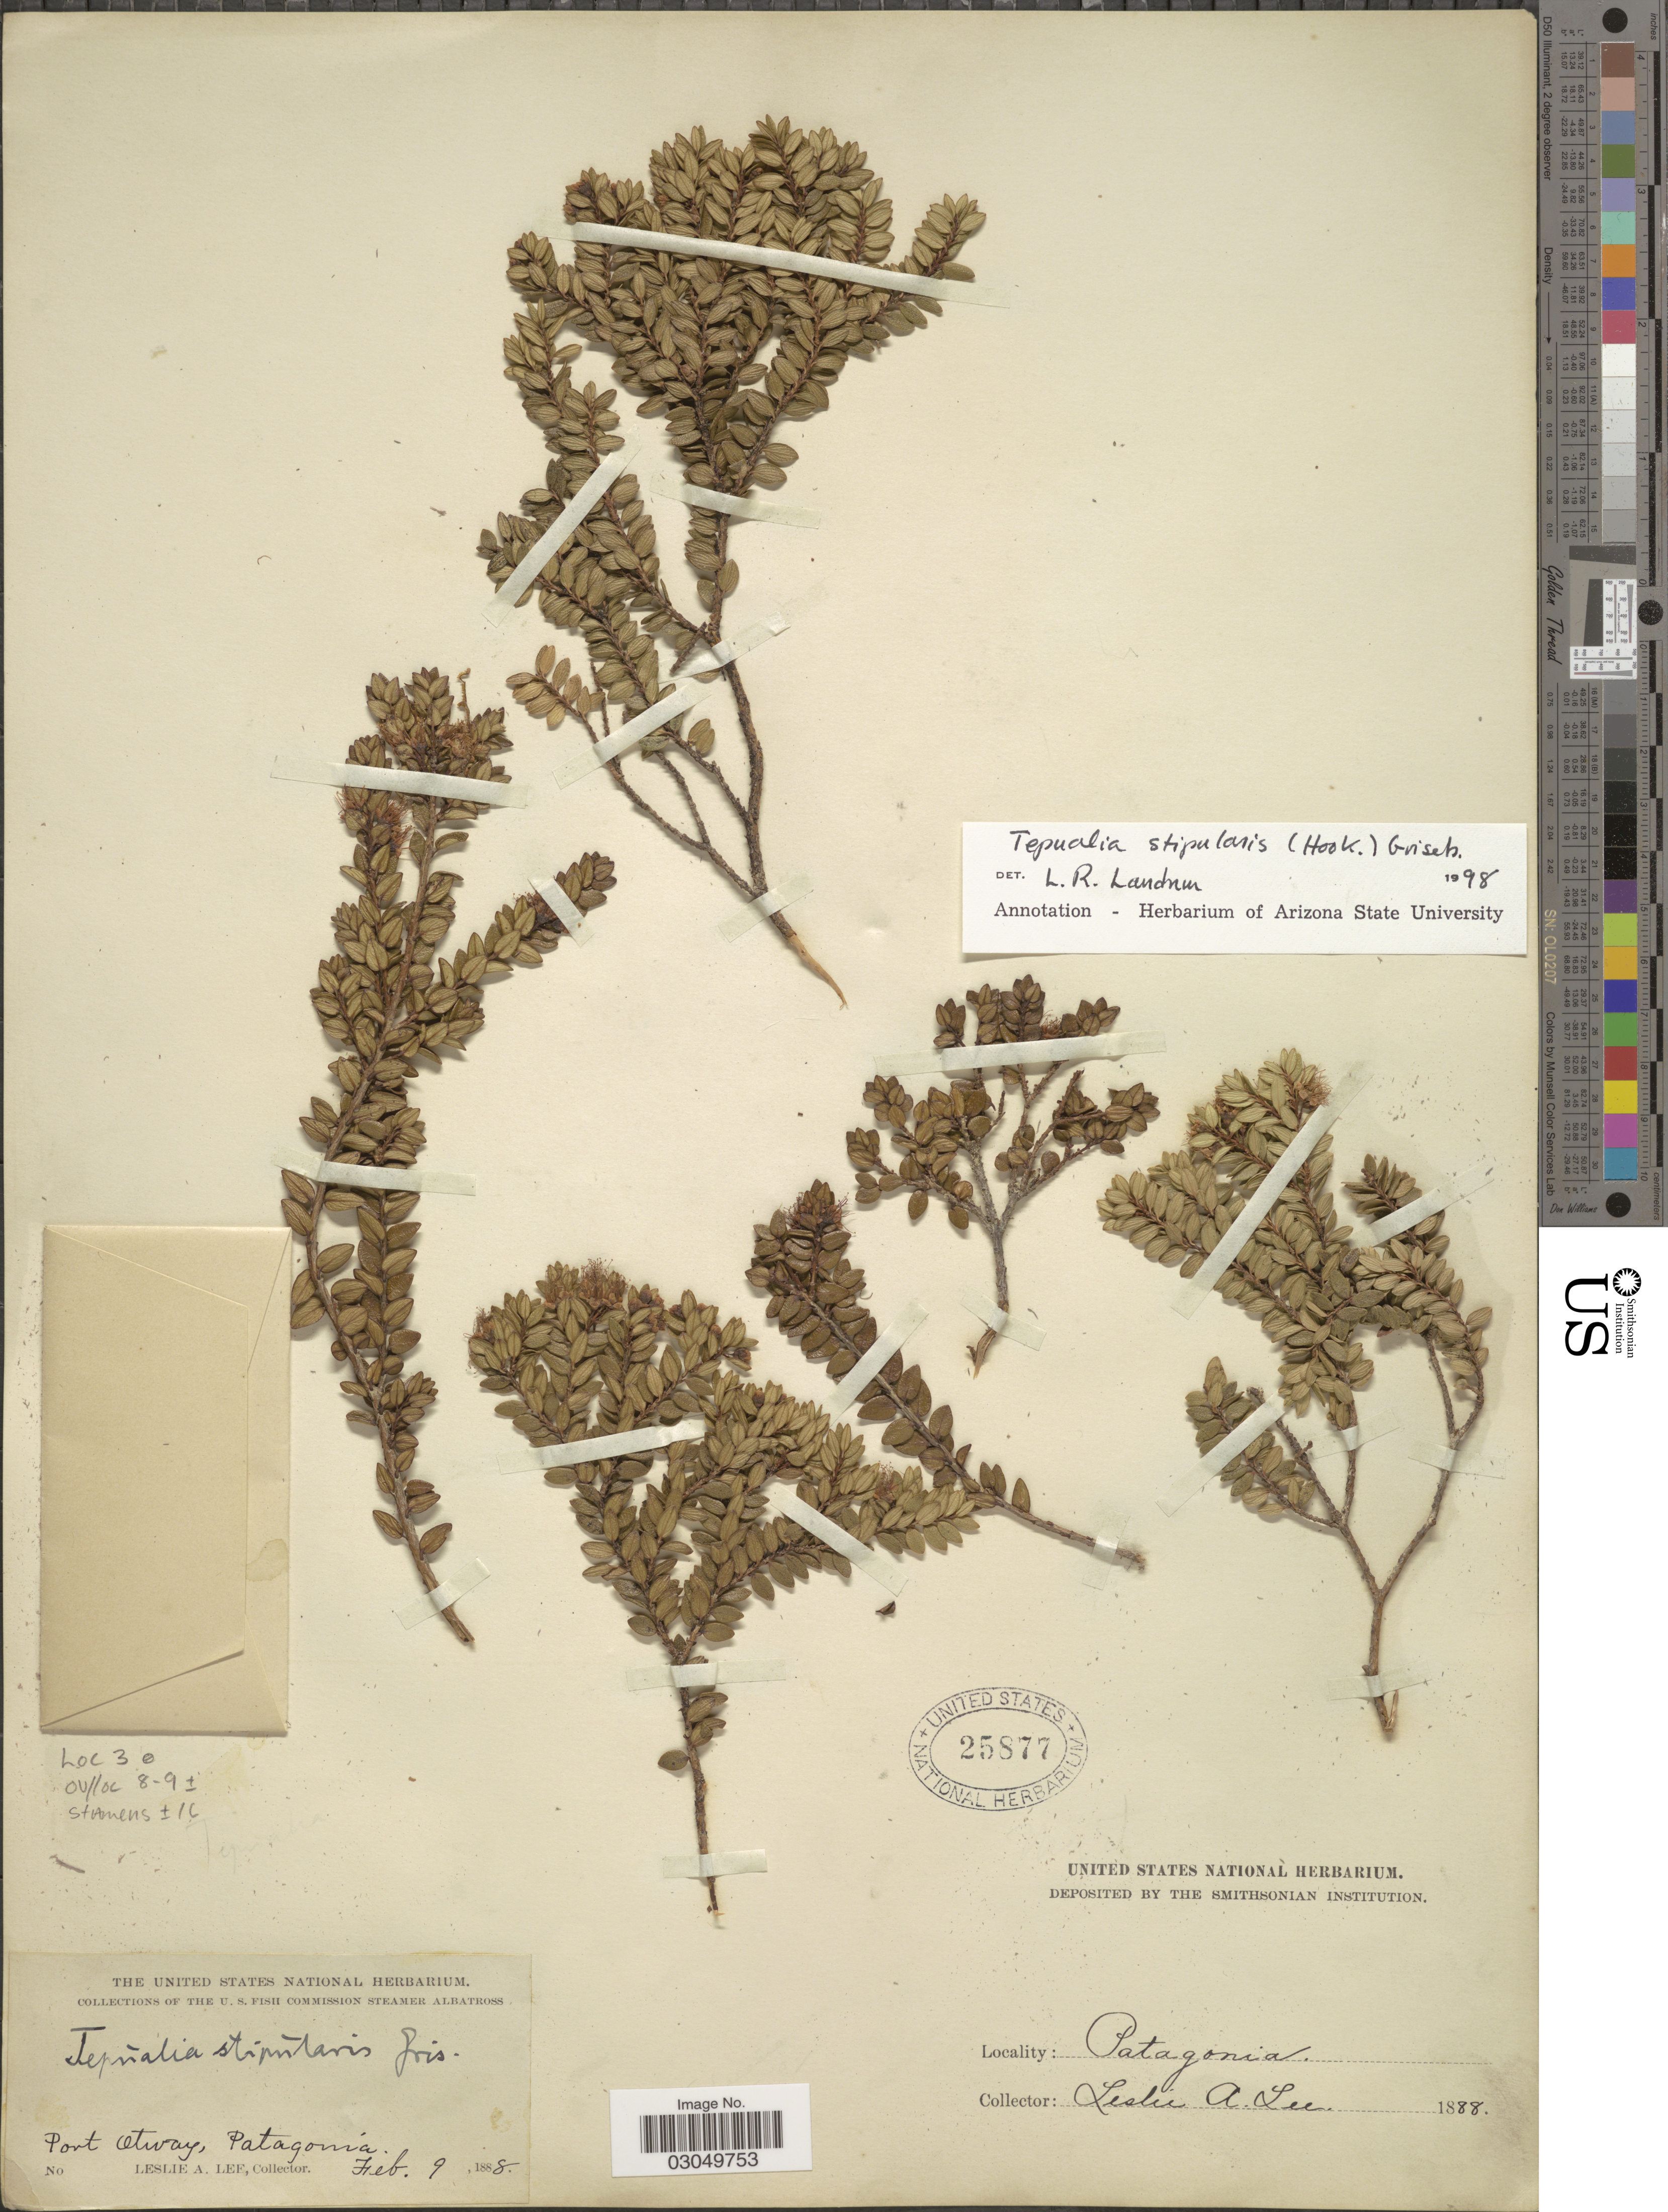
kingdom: Plantae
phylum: Tracheophyta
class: Magnoliopsida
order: Myrtales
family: Myrtaceae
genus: Metrosideros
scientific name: Metrosideros stipularis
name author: (Hook. & Arn.) Hook. f.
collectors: L. Lee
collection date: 1888-02-09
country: Chile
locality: Port Otway, Patagonia.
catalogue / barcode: US 25877